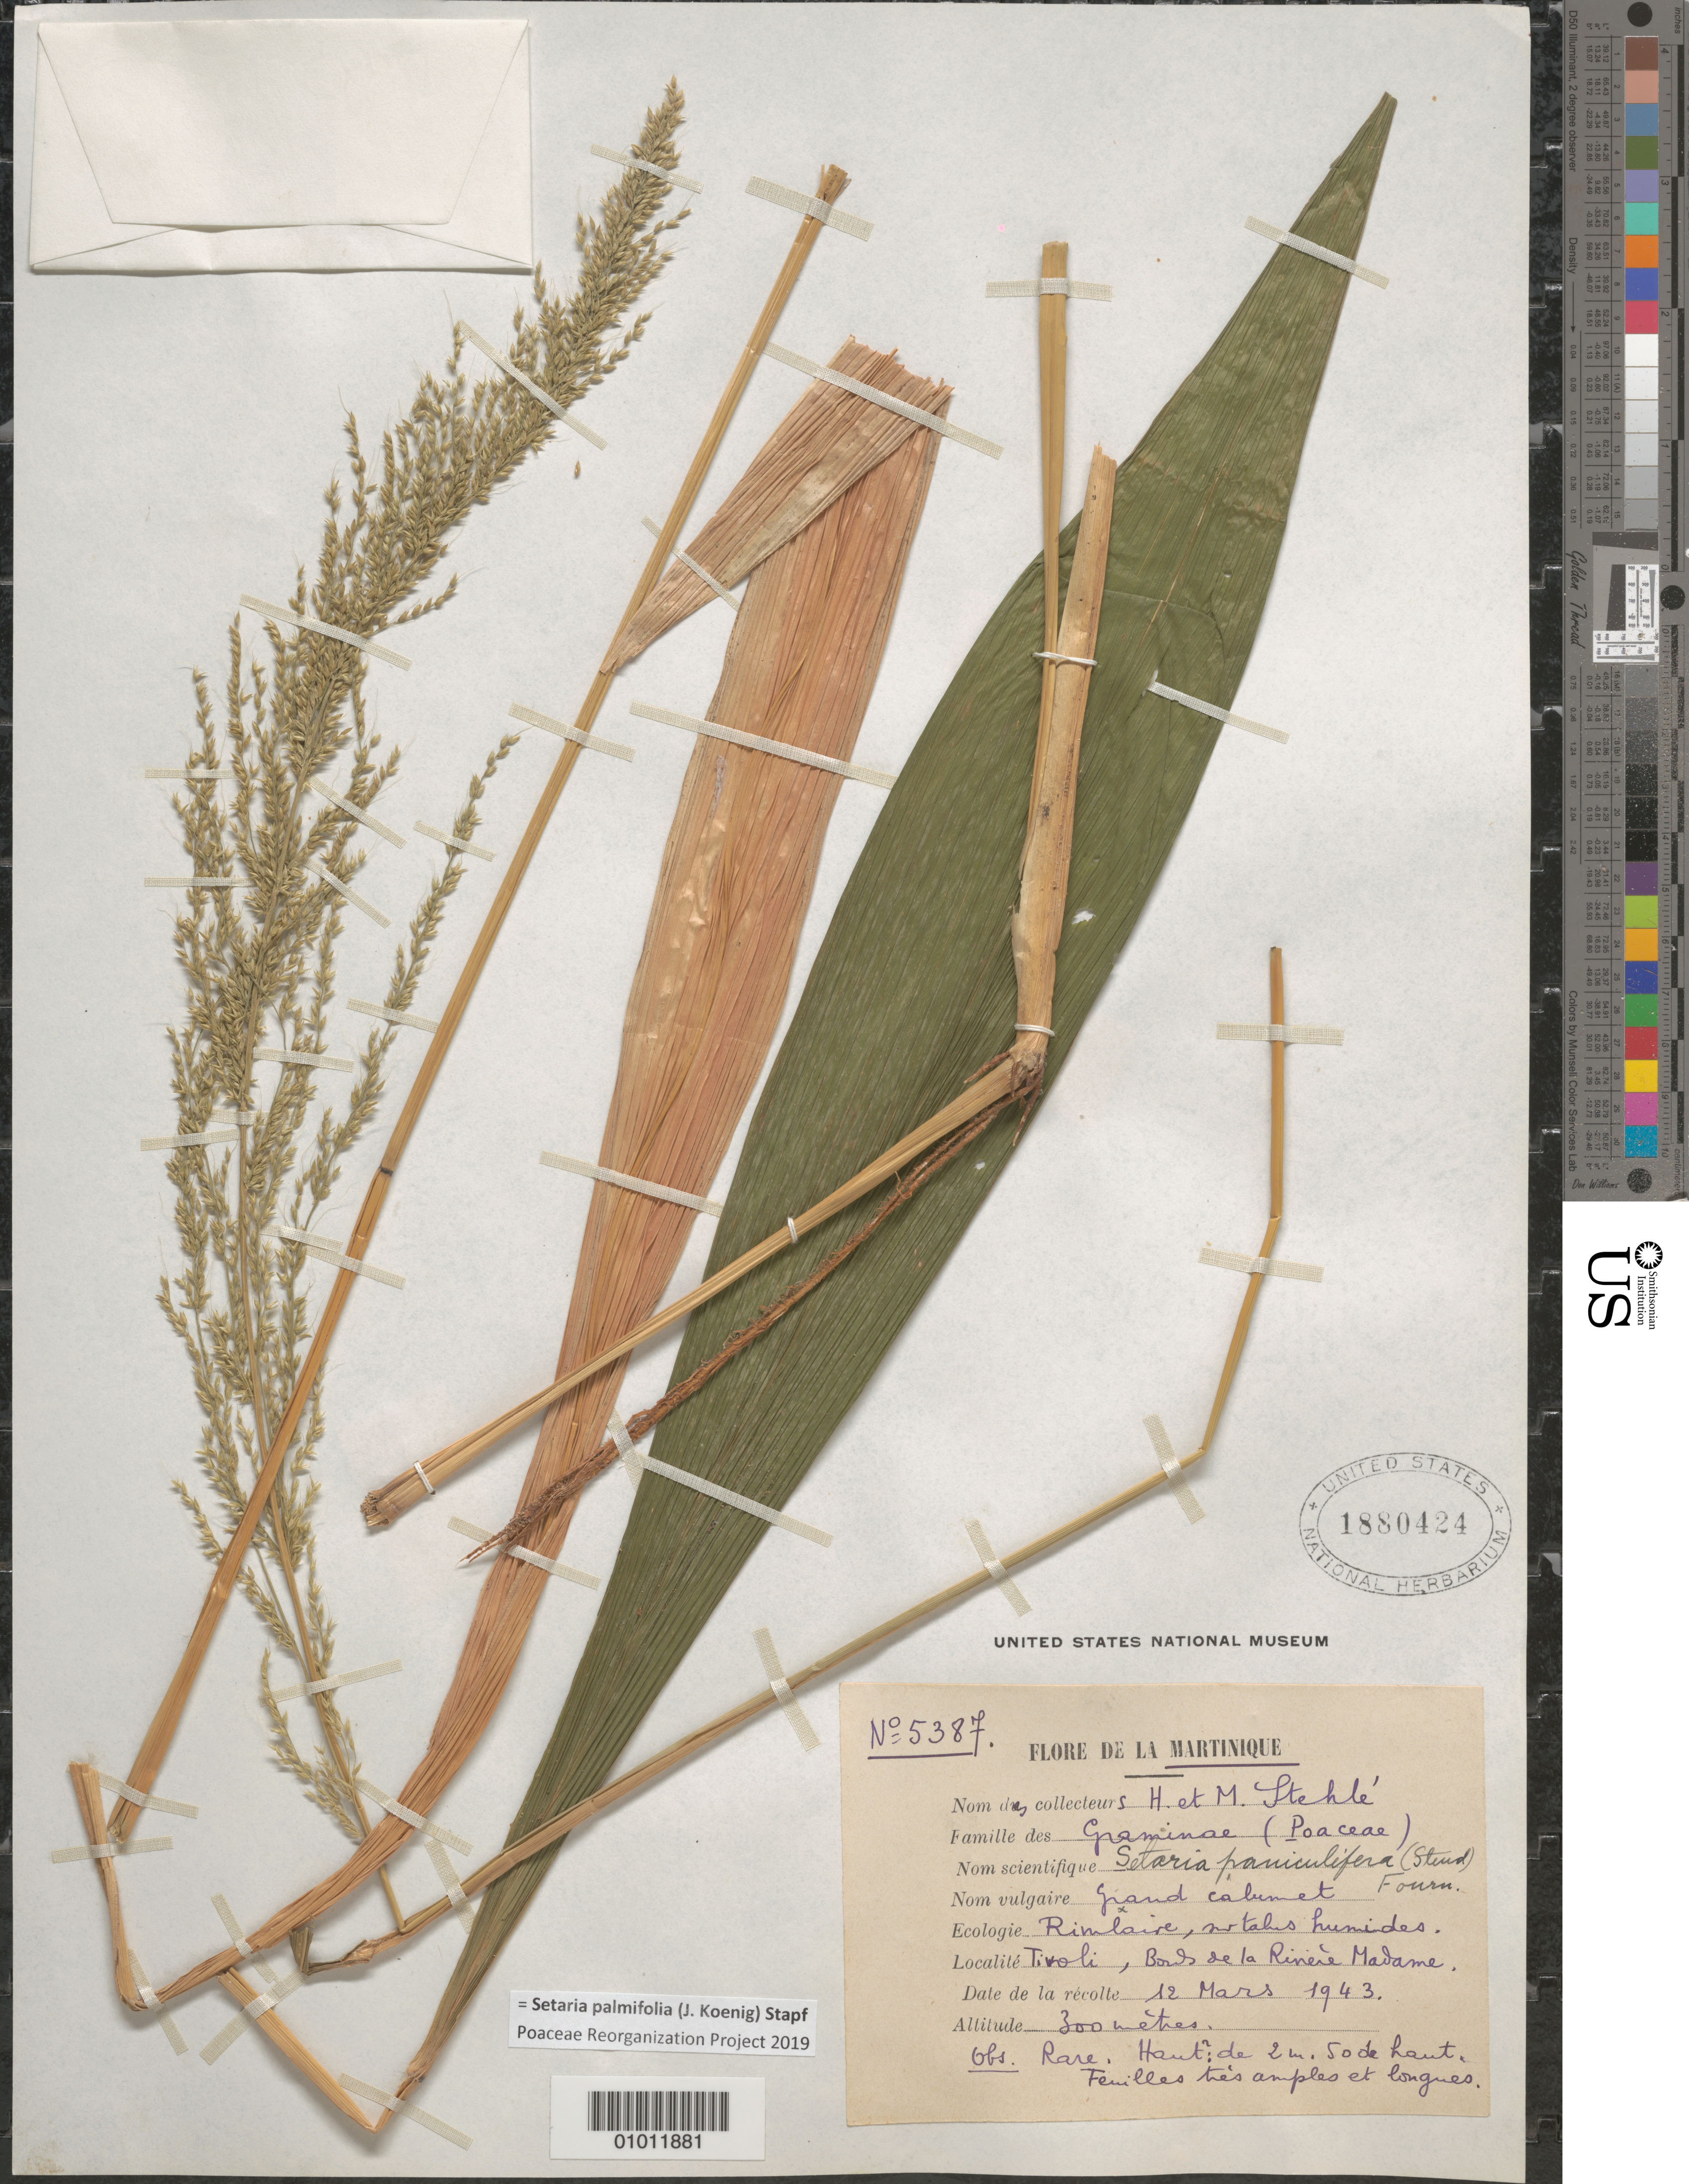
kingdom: Plantae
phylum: Tracheophyta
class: Liliopsida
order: Poales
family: Poaceae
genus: Setaria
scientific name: Setaria palmifolia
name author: (J. Koenig) Stapf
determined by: Poaceae Reorganization Project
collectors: H. Stehlé & M. Stehlé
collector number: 5387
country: Martinique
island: Martinique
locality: Tivoli, la Riviere Madame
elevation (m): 300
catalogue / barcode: US 1880424